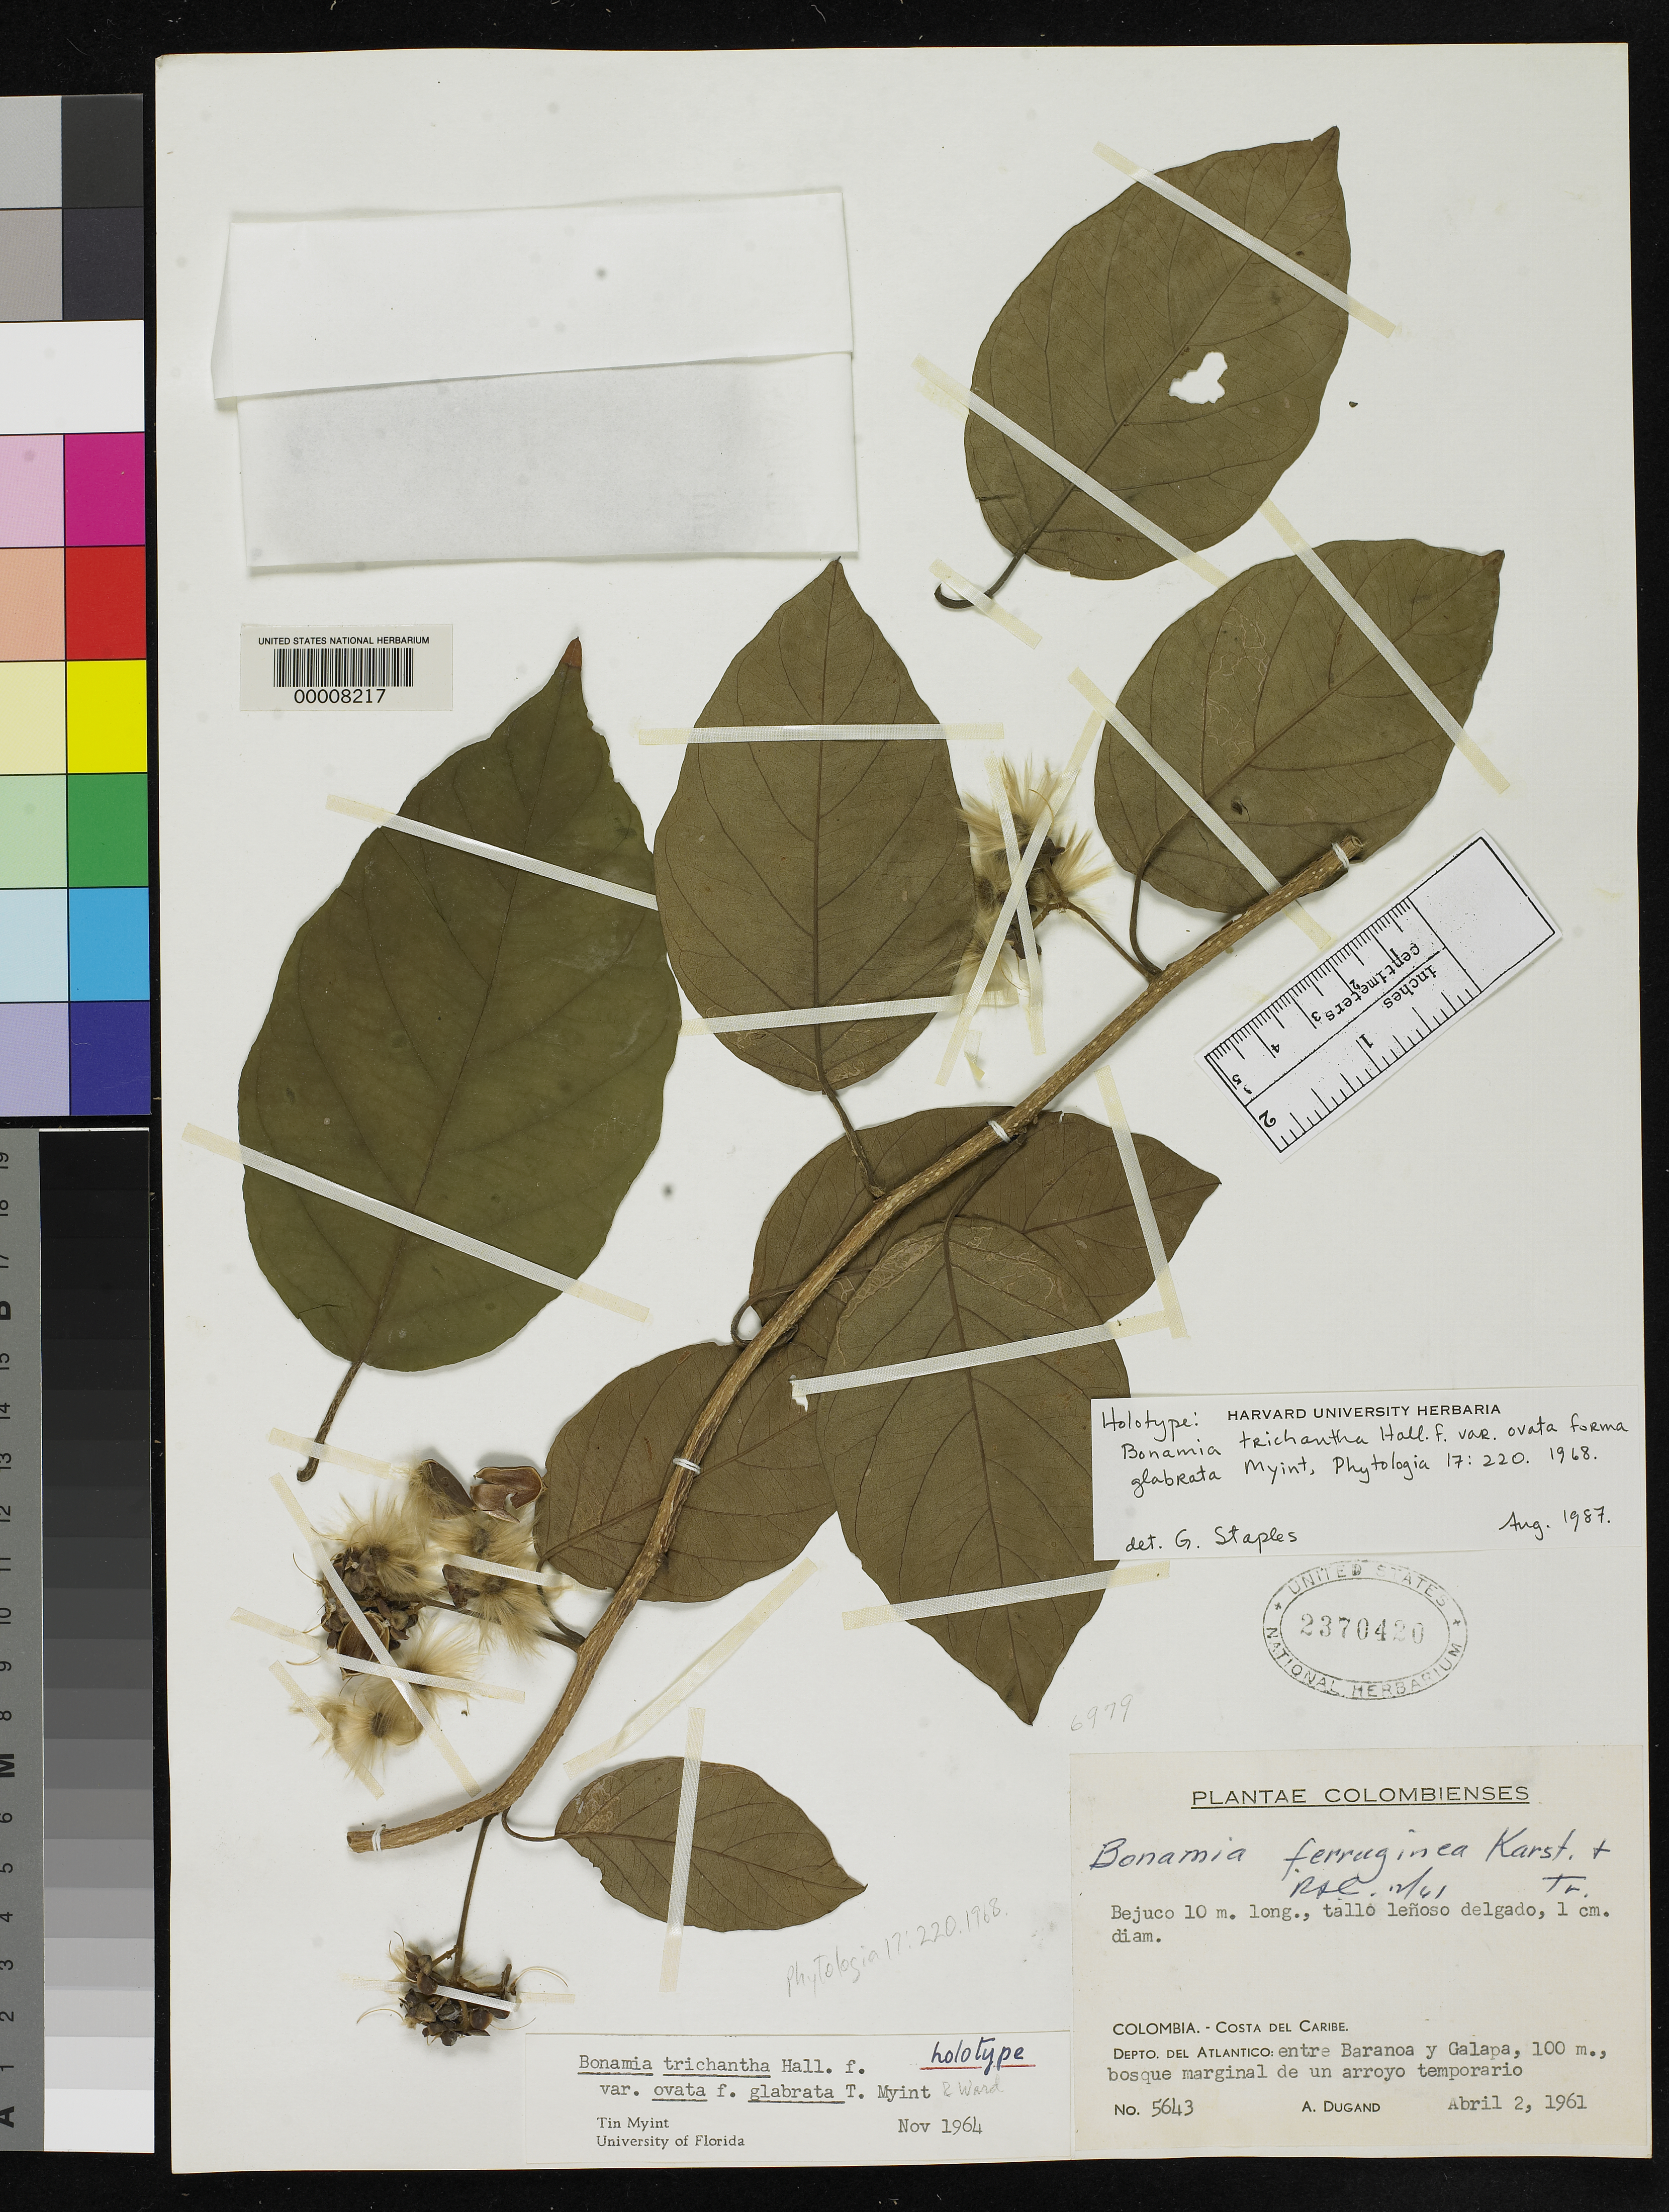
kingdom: Plantae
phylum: Tracheophyta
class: Magnoliopsida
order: Solanales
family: Convolvulaceae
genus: Bonamia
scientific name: Bonamia trichantha f. glabrata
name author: Myint & D.B. Ward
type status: Holotype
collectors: A. Dugand G.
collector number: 5643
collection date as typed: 02 Apr 1961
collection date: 1961-04-02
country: Colombia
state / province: Atlántico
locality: Between Baranoa and Galapa.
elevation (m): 100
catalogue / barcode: US 2370420